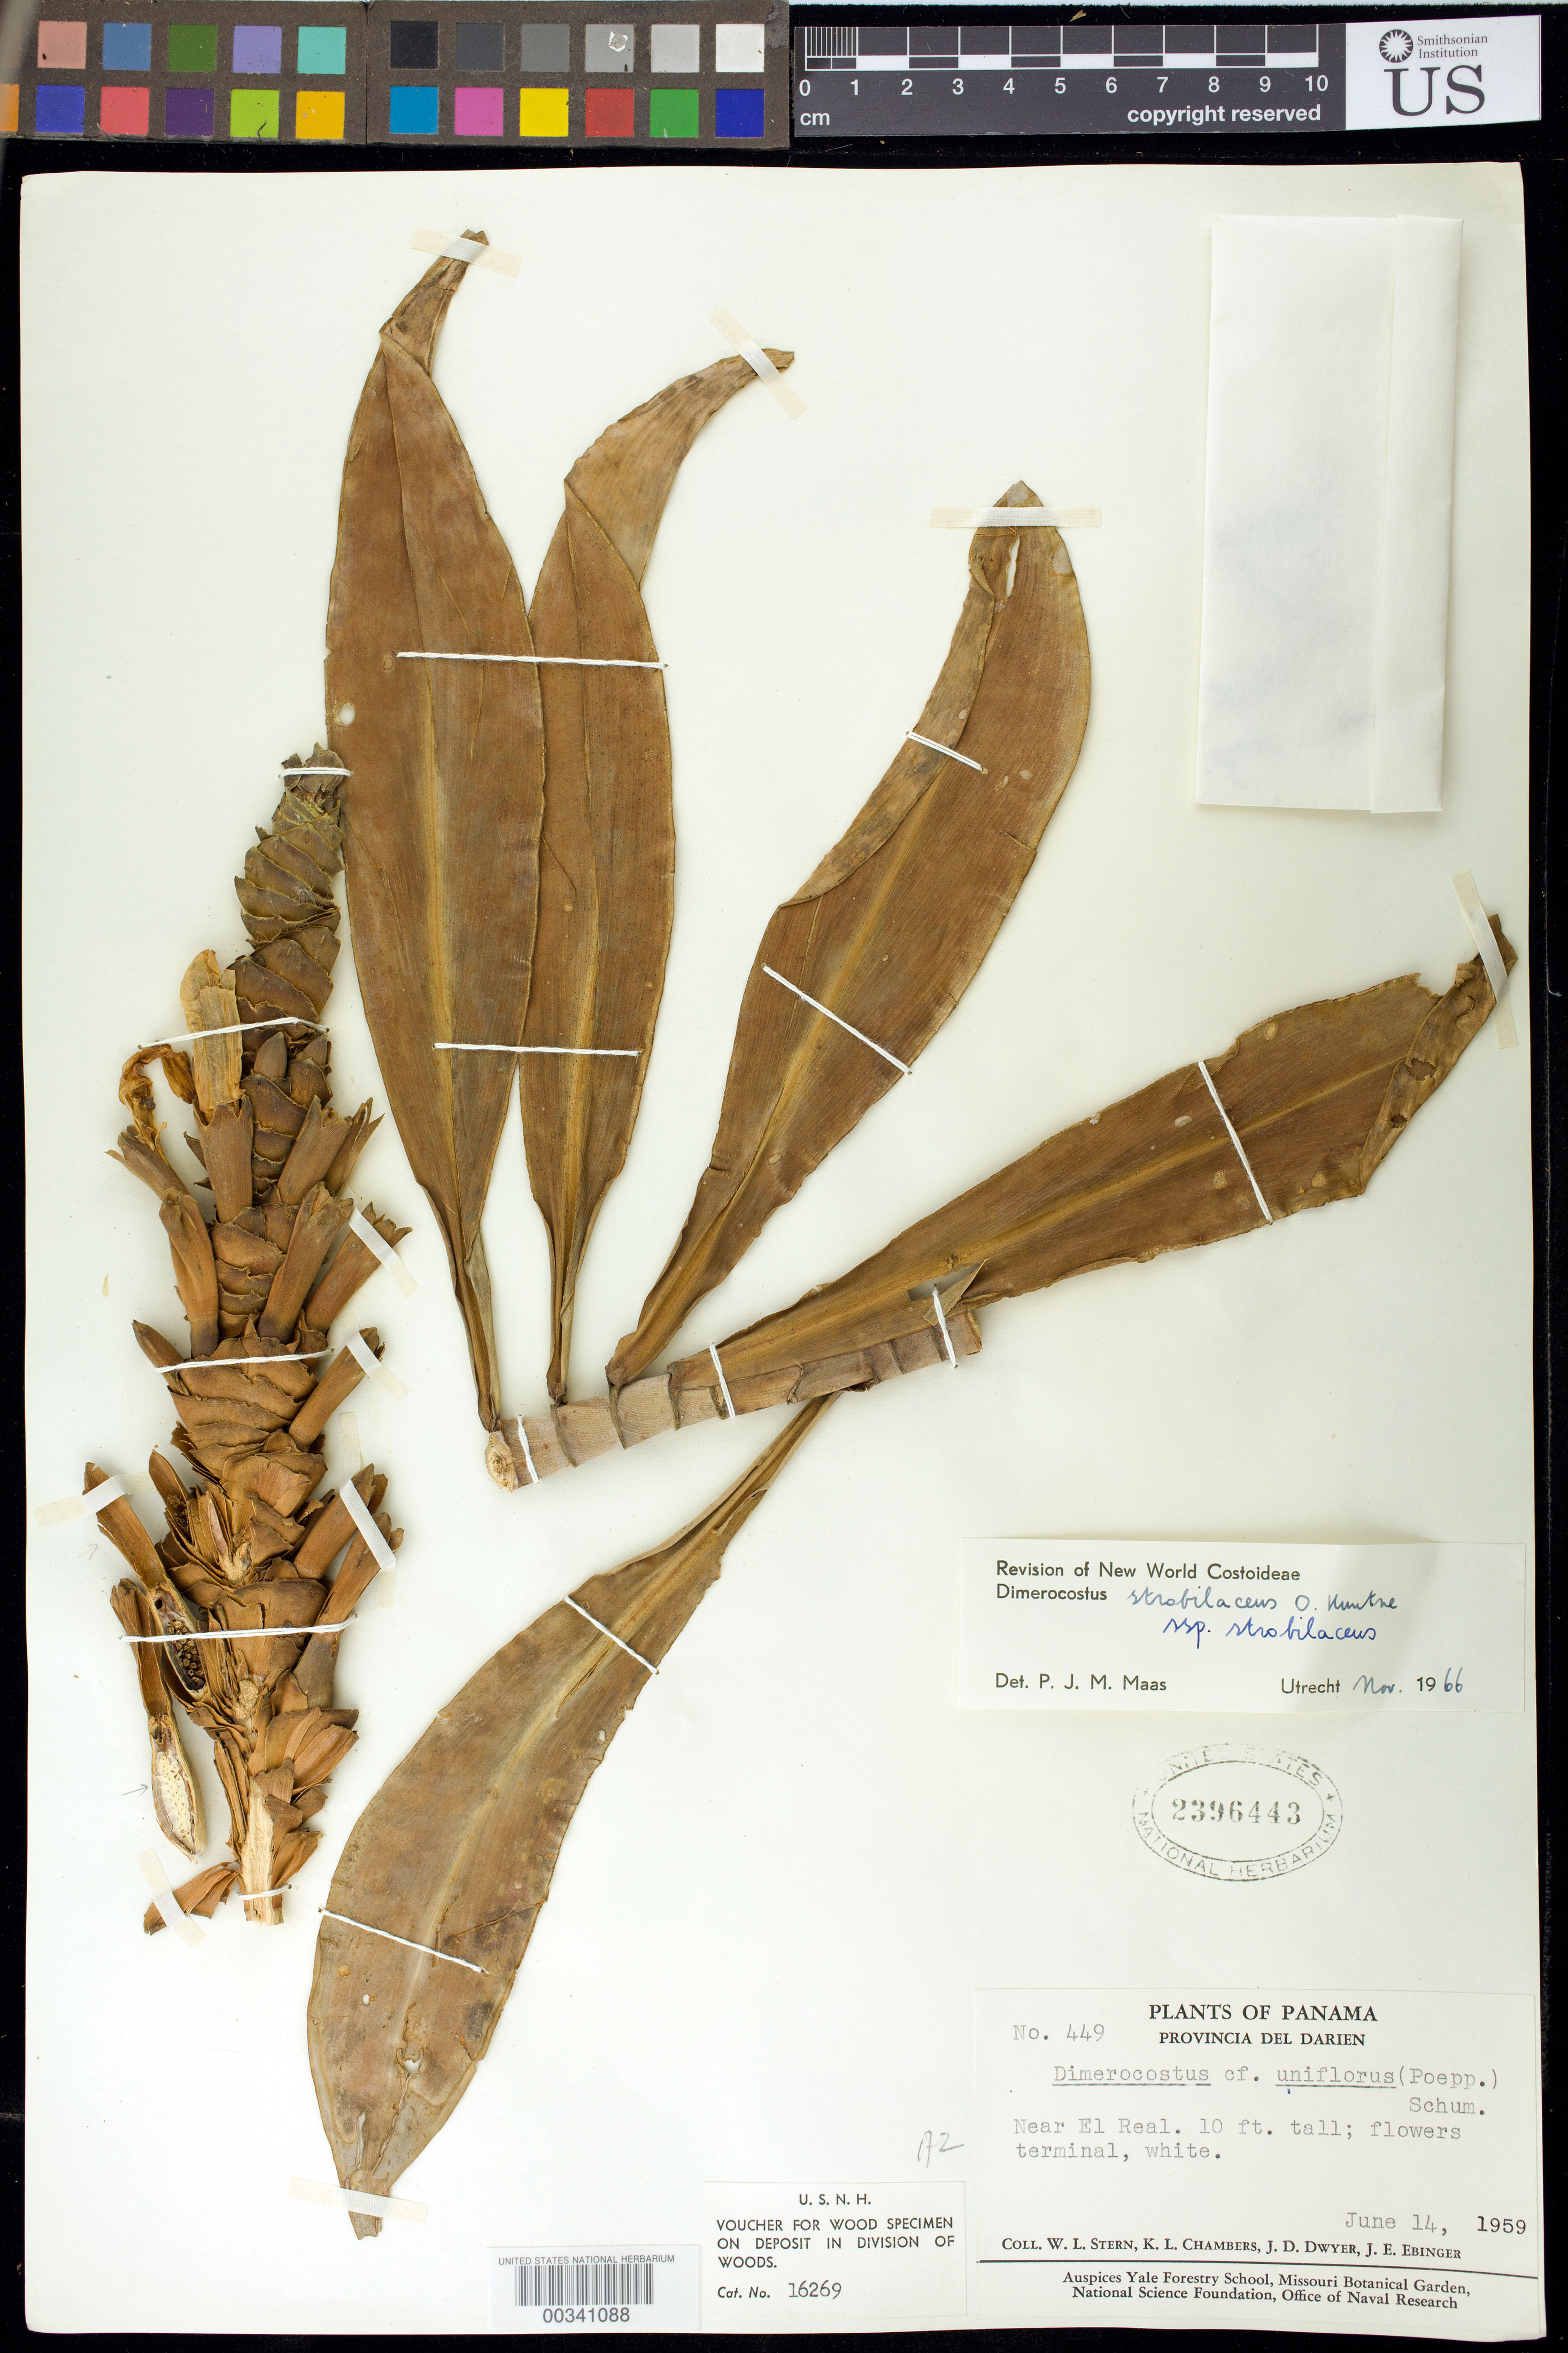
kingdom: Plantae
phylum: Tracheophyta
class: Liliopsida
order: Zingiberales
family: Costaceae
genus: Dimerocostus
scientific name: Dimerocostus strobilaceus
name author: Kuntze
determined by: Maas, Paul J. M.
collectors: W. L. Stern, K. L. Chambers, J. D. Dwyer & J. Ebinger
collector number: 449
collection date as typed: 14 Jun 1959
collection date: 1959-06-14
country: Panama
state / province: Darién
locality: Near el Real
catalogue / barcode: US 2396443